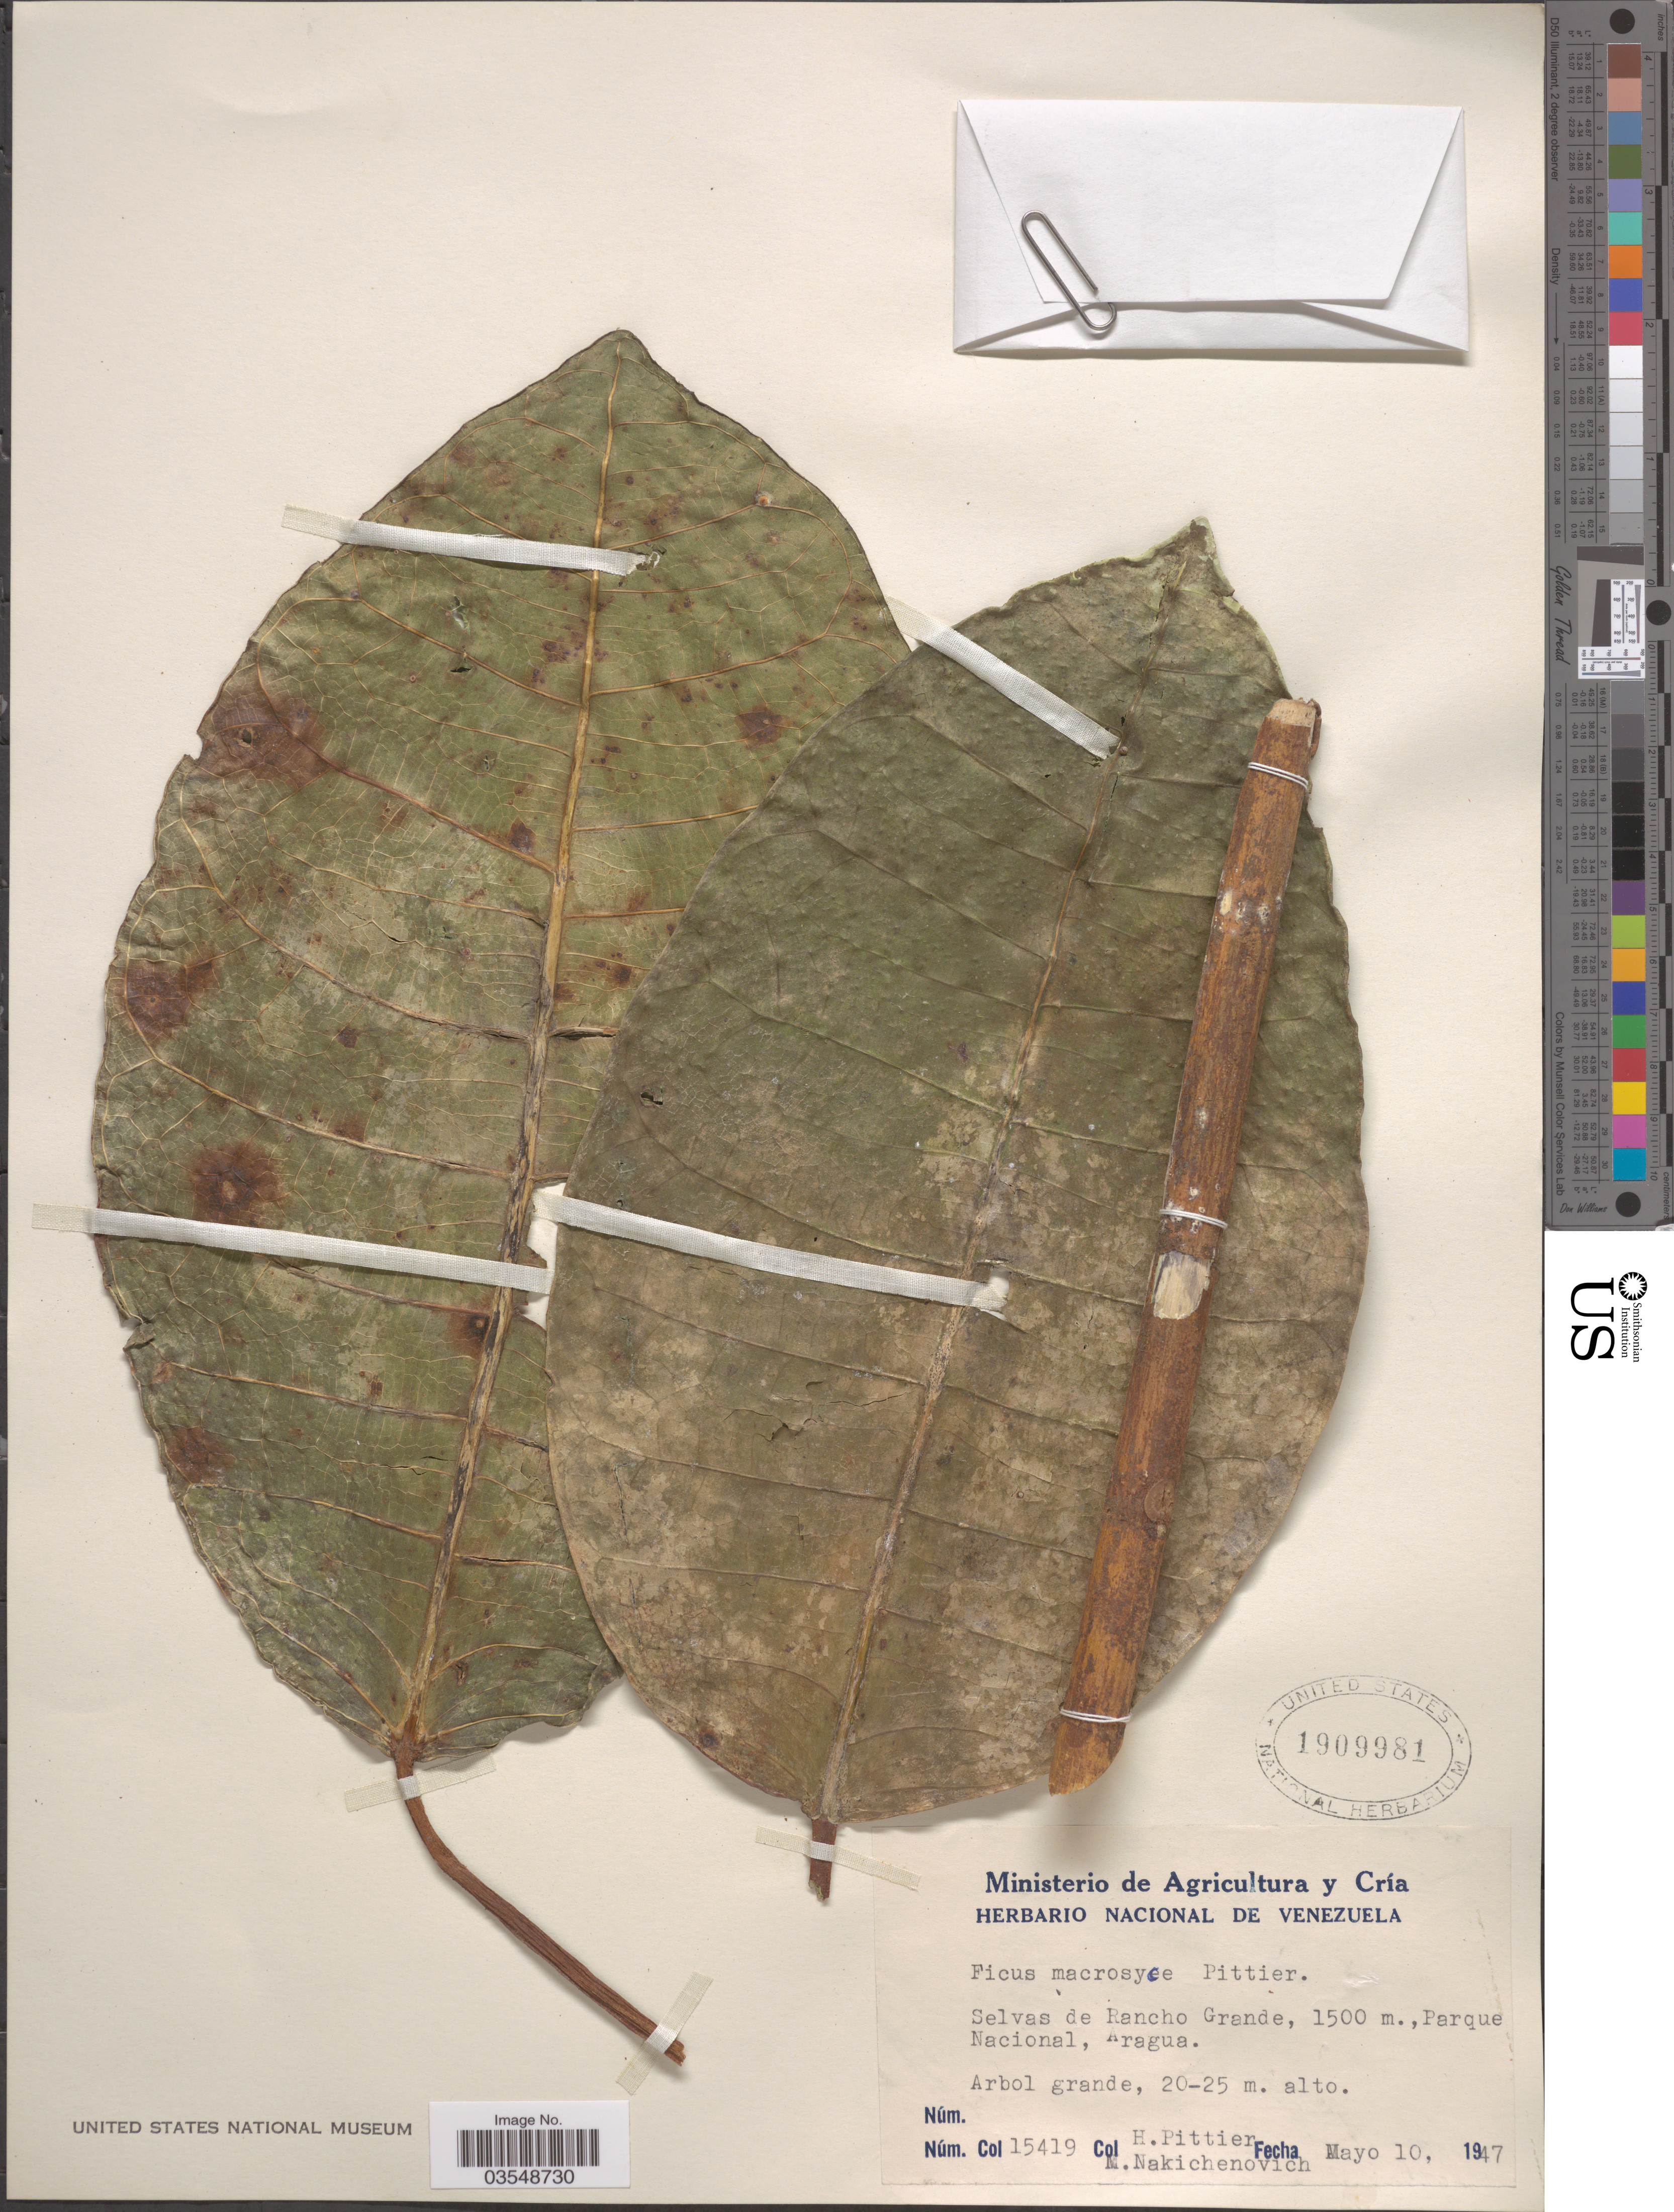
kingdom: Plantae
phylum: Tracheophyta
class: Magnoliopsida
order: Rosales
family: Moraceae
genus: Ficus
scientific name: Ficus macrosyce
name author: Pittier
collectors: H. F. Pittier & M. Nakichenovich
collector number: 15419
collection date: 1947-05-10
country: Venezuela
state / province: Aragua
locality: Selvas de Rancho Grande, Parque Nacional.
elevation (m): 1500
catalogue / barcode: US 1909981